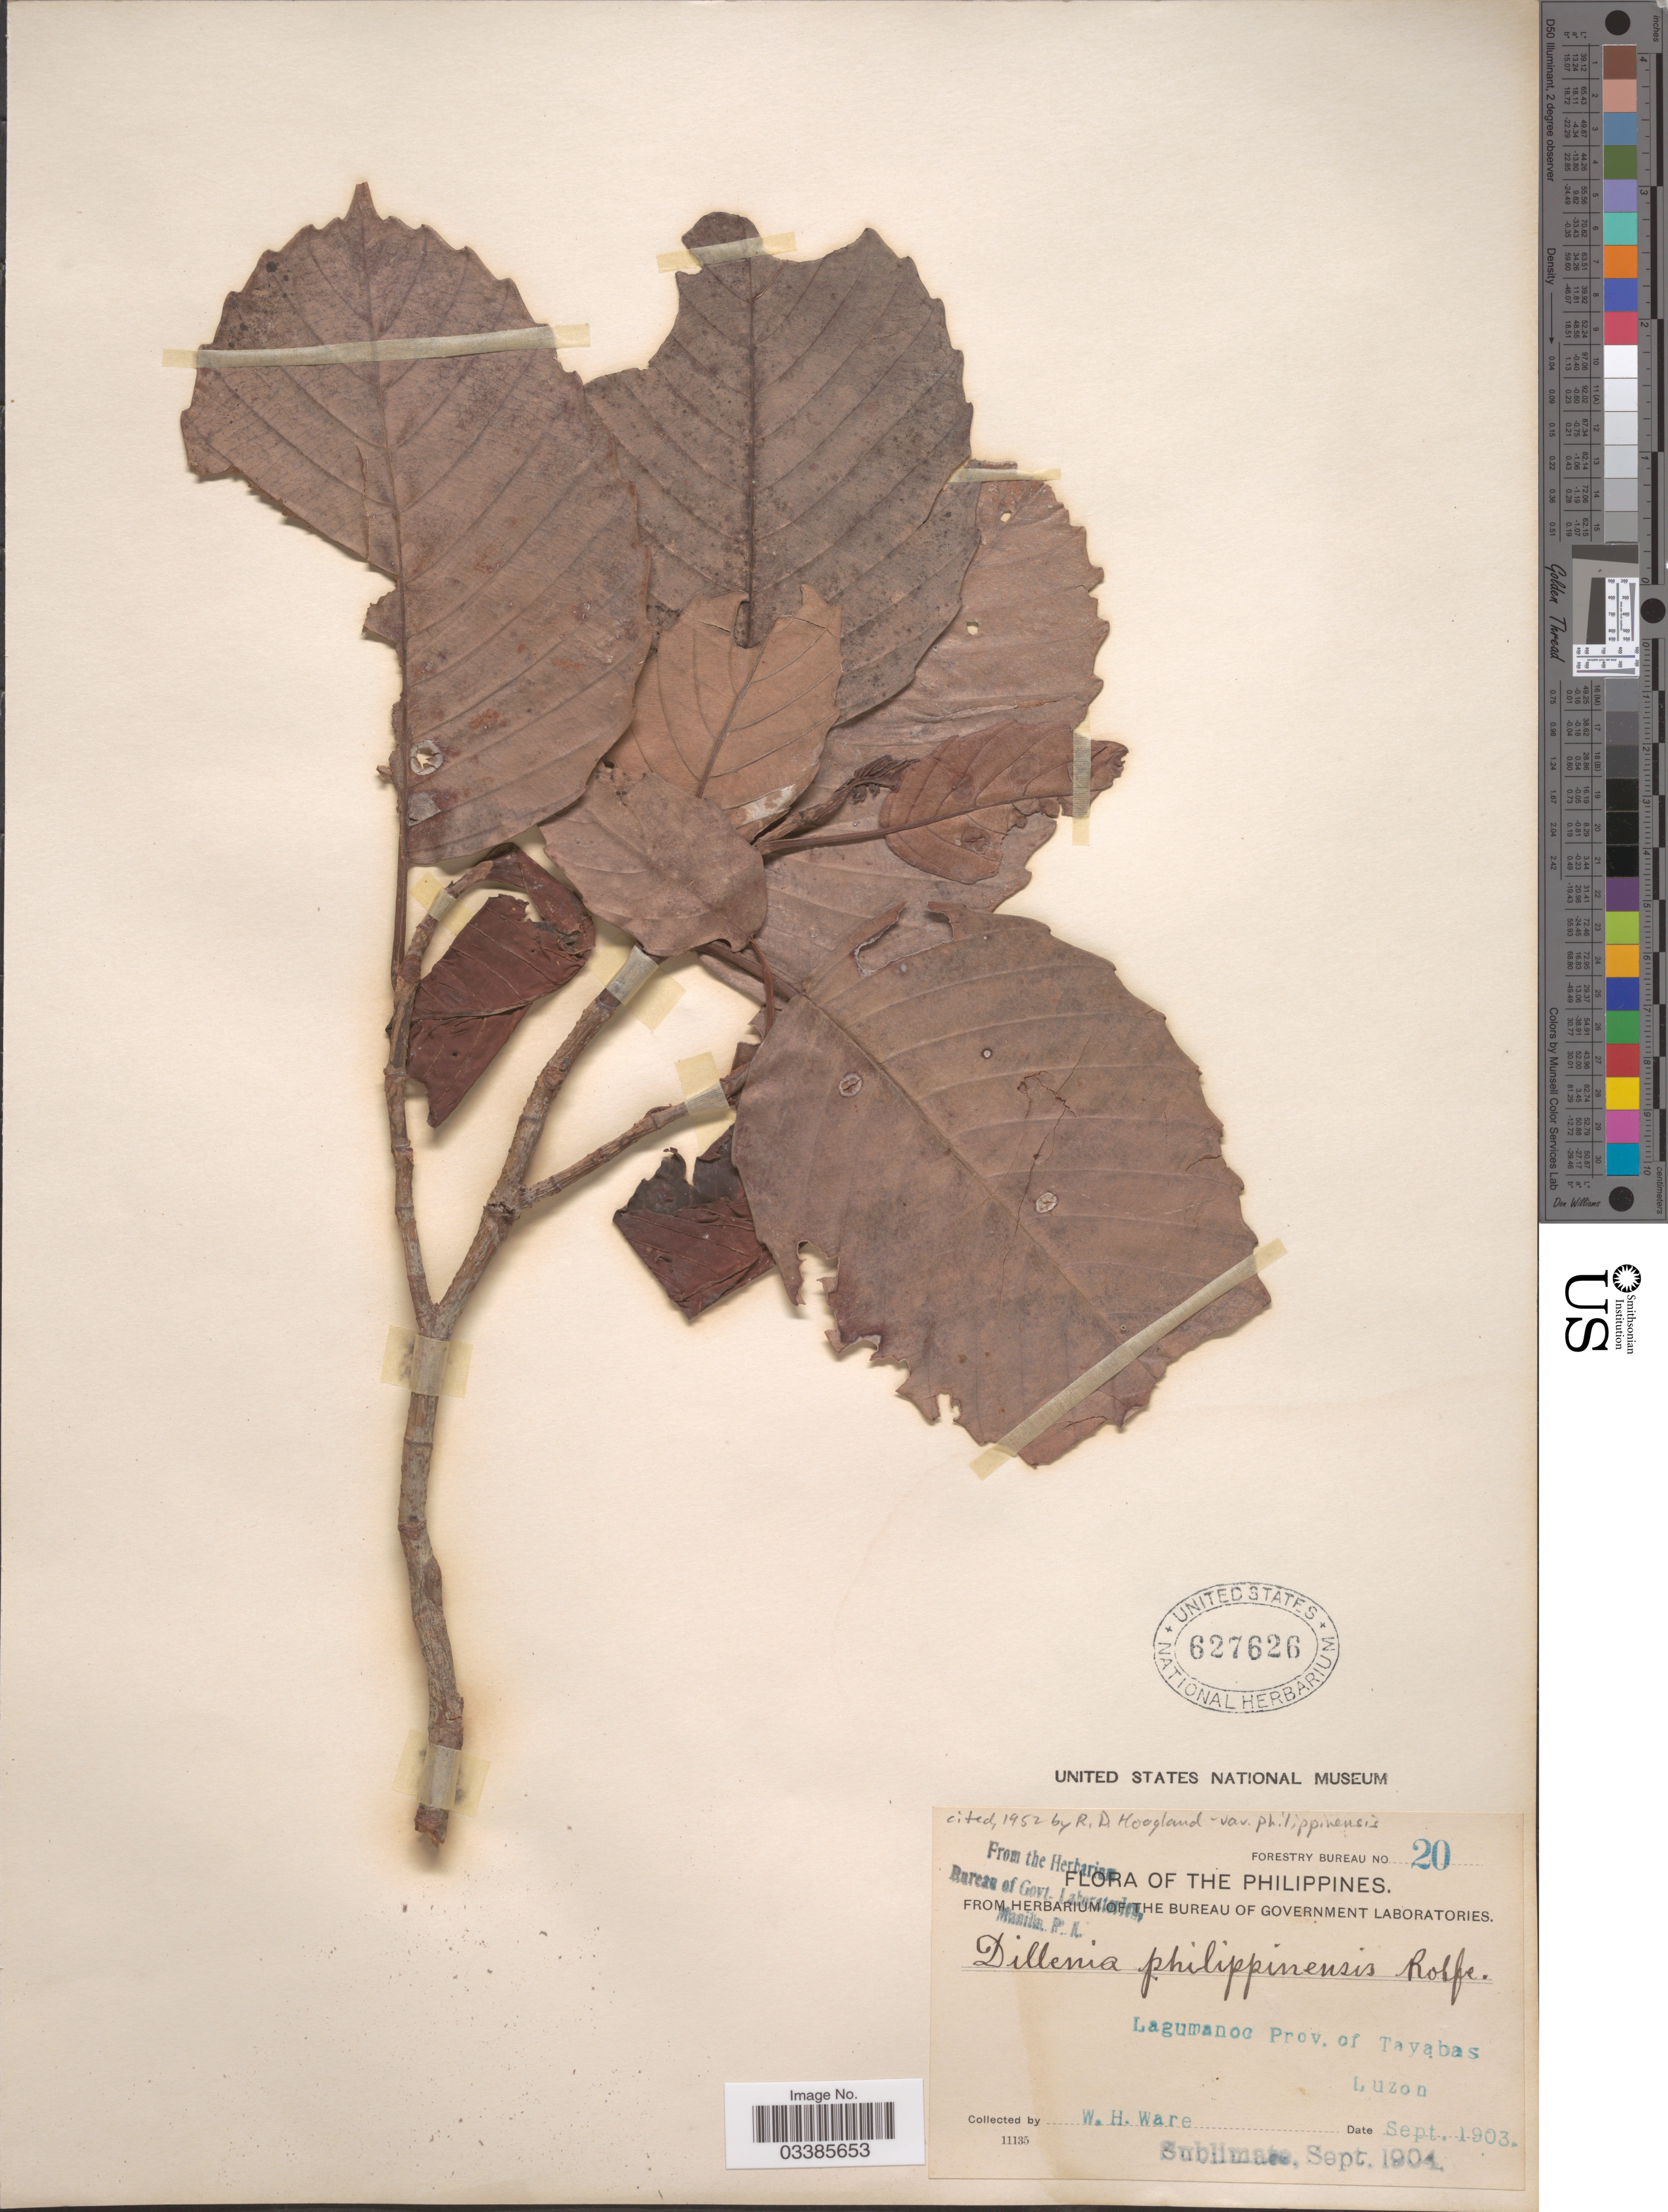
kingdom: Plantae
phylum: Tracheophyta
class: Magnoliopsida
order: Dilleniales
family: Dilleniaceae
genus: Dillenia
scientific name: Dillenia philippinensis var. philippinensis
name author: Rolfe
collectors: W. Ware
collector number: Forestry Bureau 20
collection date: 1903-09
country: Philippines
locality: Lagumanoc Prov. of Tayabas. Luzon.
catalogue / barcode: US 627626